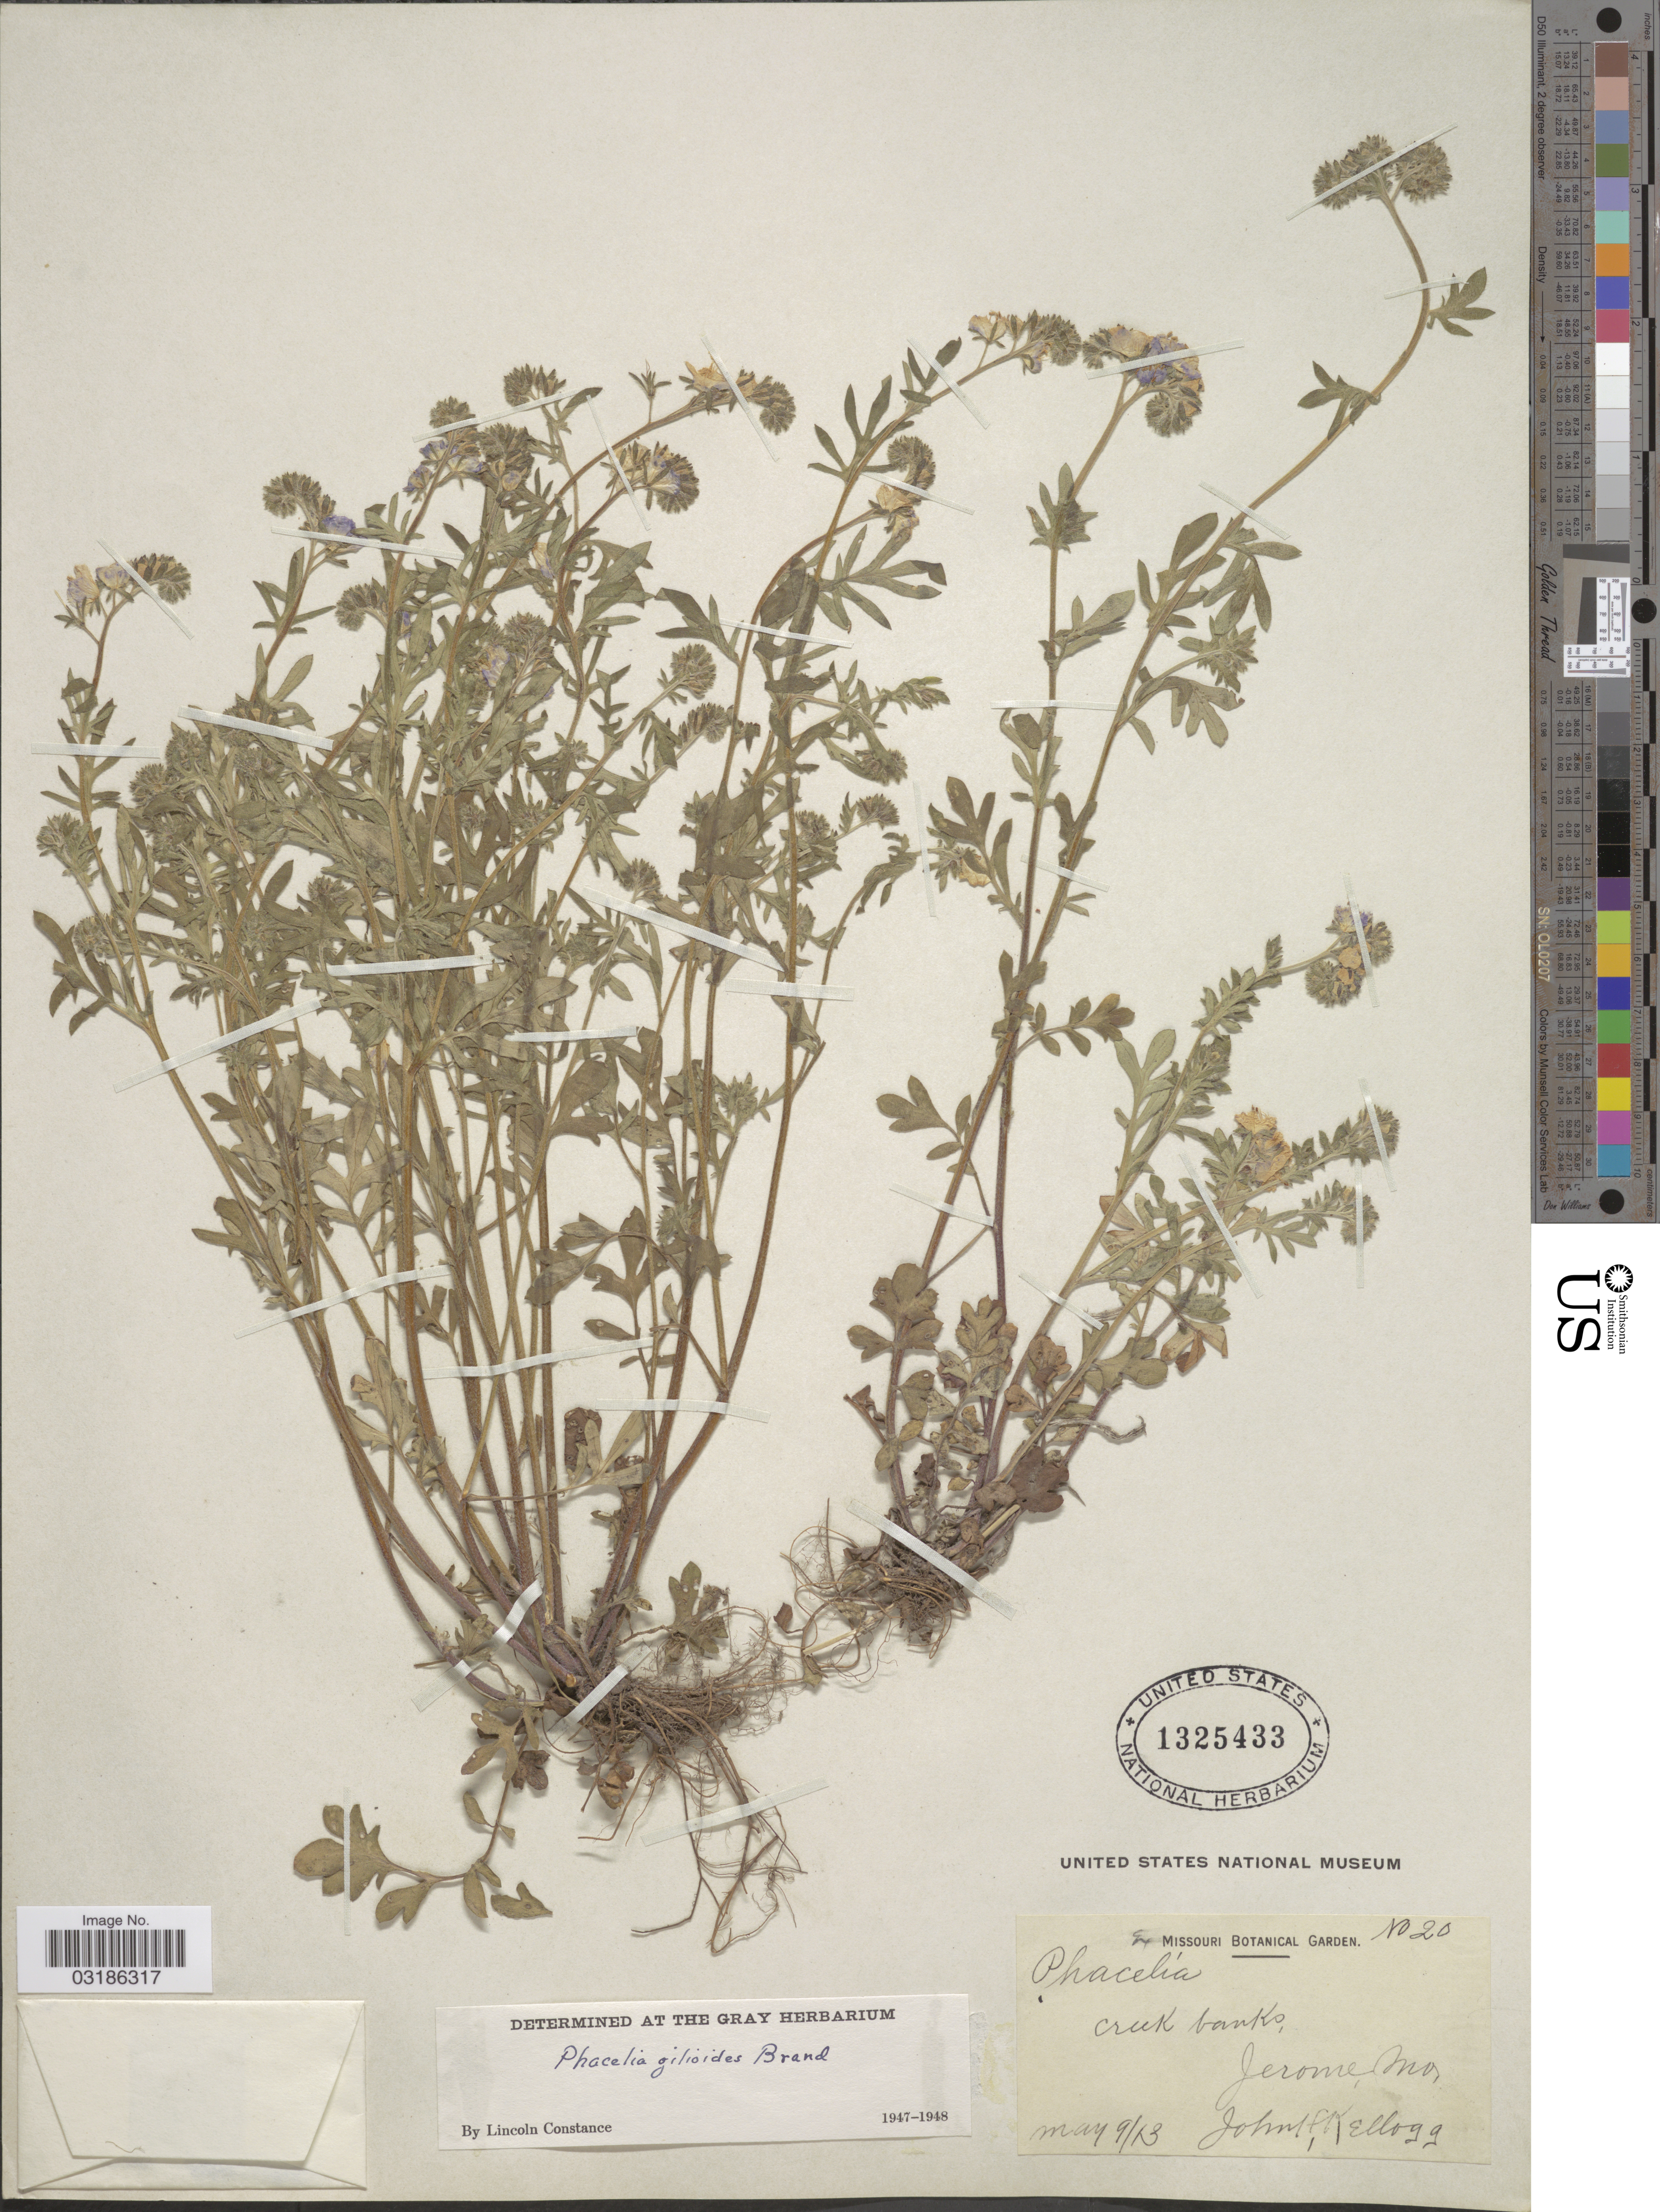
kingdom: Plantae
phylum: Tracheophyta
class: Magnoliopsida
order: Boraginales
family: Hydrophyllaceae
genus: Phacelia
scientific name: Phacelia gilioides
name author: Brand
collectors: J. H. Kellogg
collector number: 20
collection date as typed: Transcribed d/m/y: 9/5/13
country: United States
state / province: Missouri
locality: Creek banks, Jerome, Mo.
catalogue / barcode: US 1325433